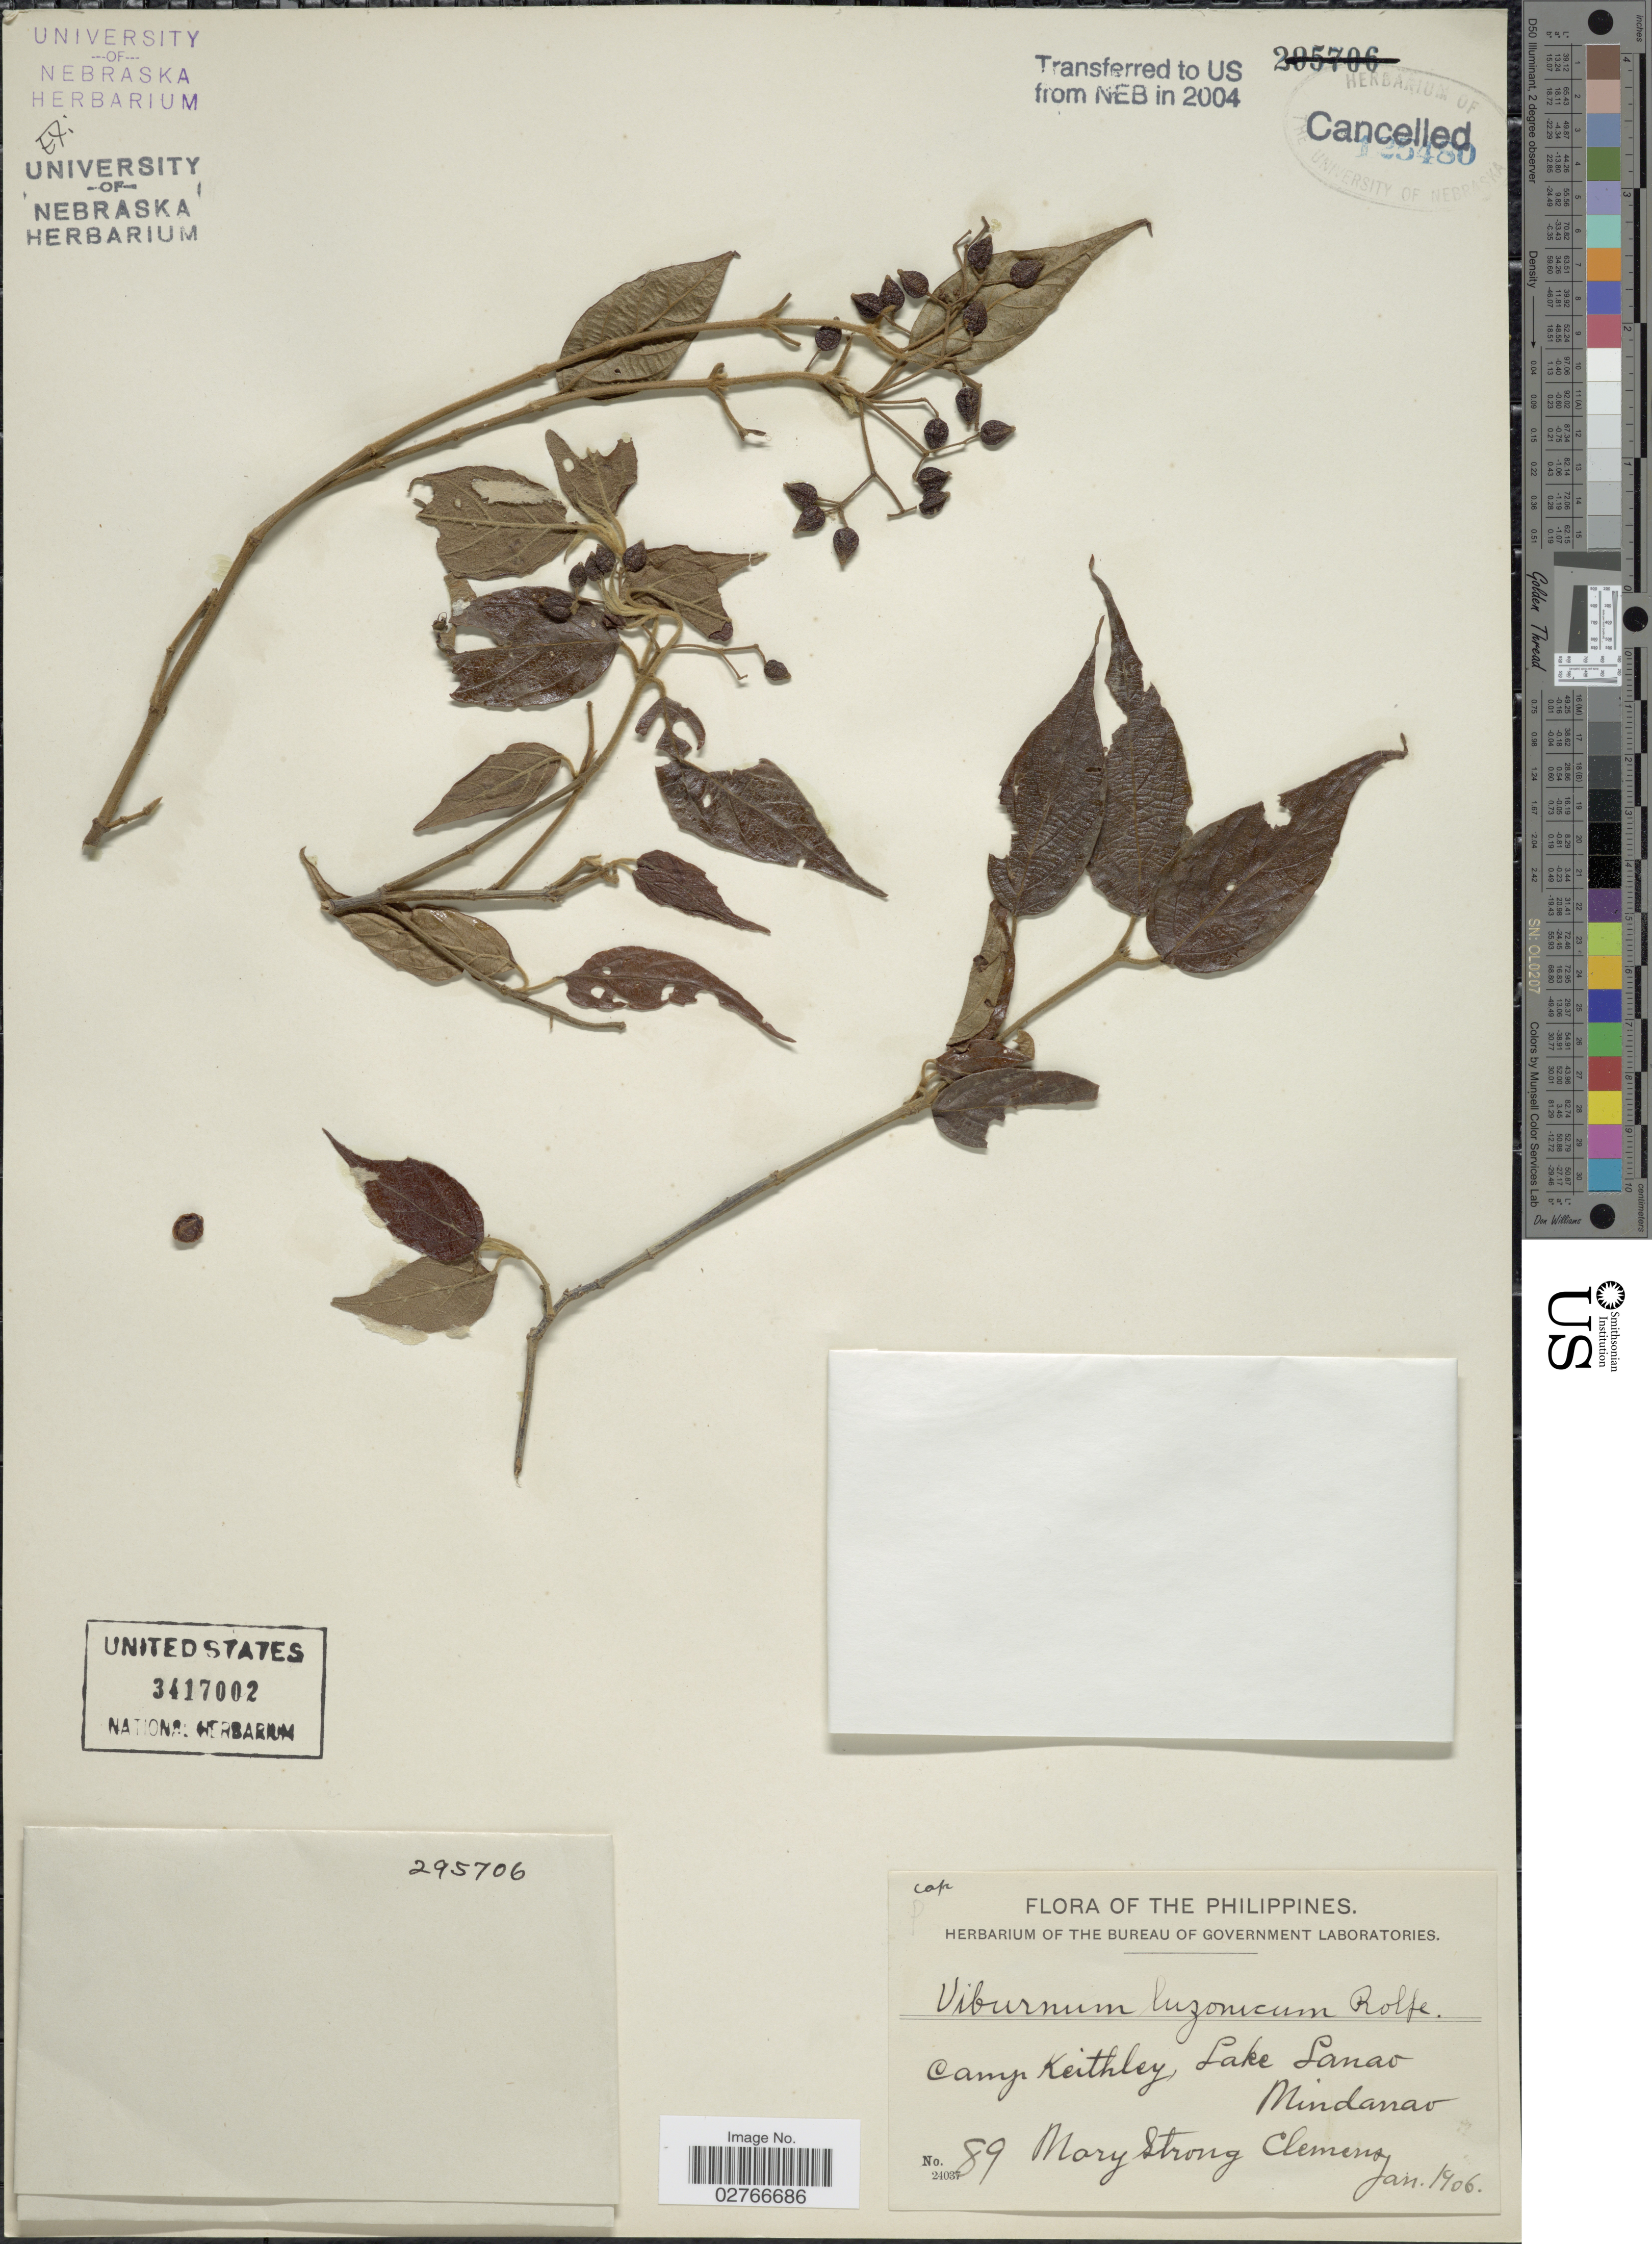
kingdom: Plantae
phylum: Tracheophyta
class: Magnoliopsida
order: Dipsacales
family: Viburnaceae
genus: Viburnum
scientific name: Viburnum luzonicum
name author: Rolfe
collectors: M. S. Clemens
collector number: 89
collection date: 1906-01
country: Philippines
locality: Camp Keithley, Lake Lanao, Mindanao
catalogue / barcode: US 3417002